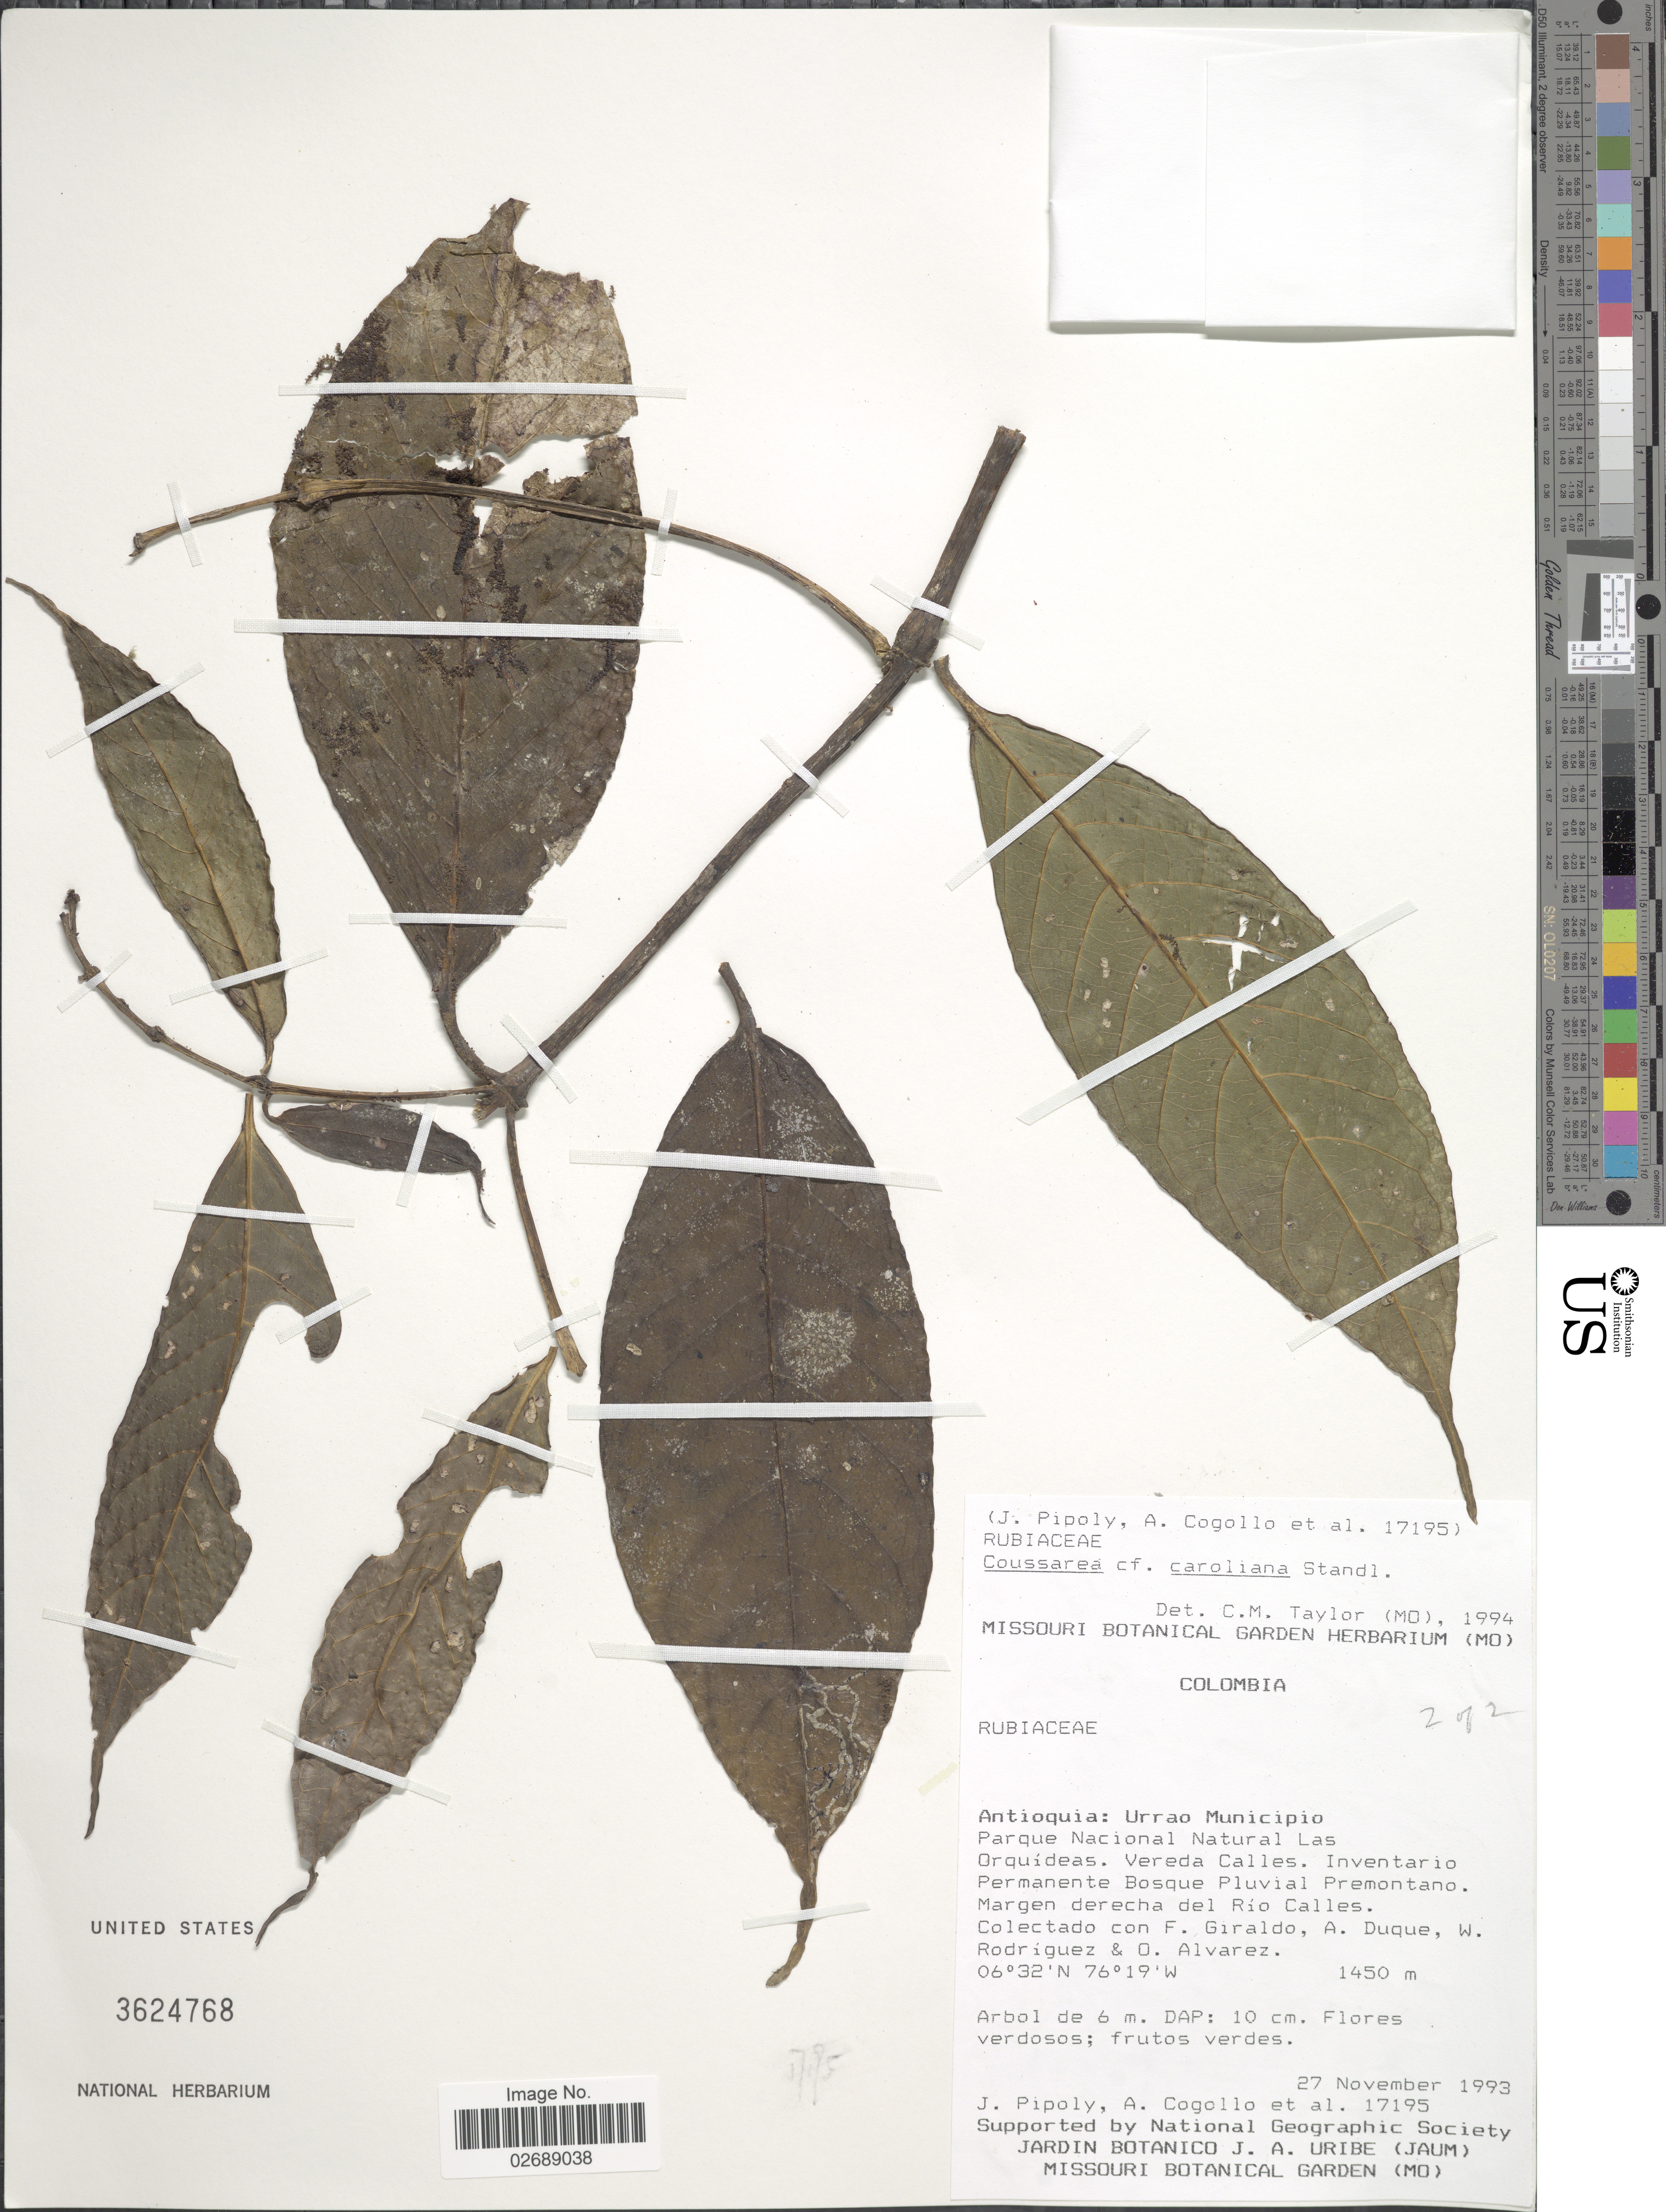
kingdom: Plantae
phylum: Tracheophyta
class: Magnoliopsida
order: Gentianales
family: Rubiaceae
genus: Coussarea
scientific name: Coussarea caroliana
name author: Standl.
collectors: J. J. Pipoly, A. Cogollo, F. Giraldo, A. Duque & et al.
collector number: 17195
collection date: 1993-11-27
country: Colombia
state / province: Antioquia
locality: Urrao Municipio. Parque Nacional Natural las Orquideas. Vereda Calles. Inventario Permanente Bosque Pluvial Premontano. Margen derecha del Rio Calles.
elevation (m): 1450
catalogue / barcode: US 3624768